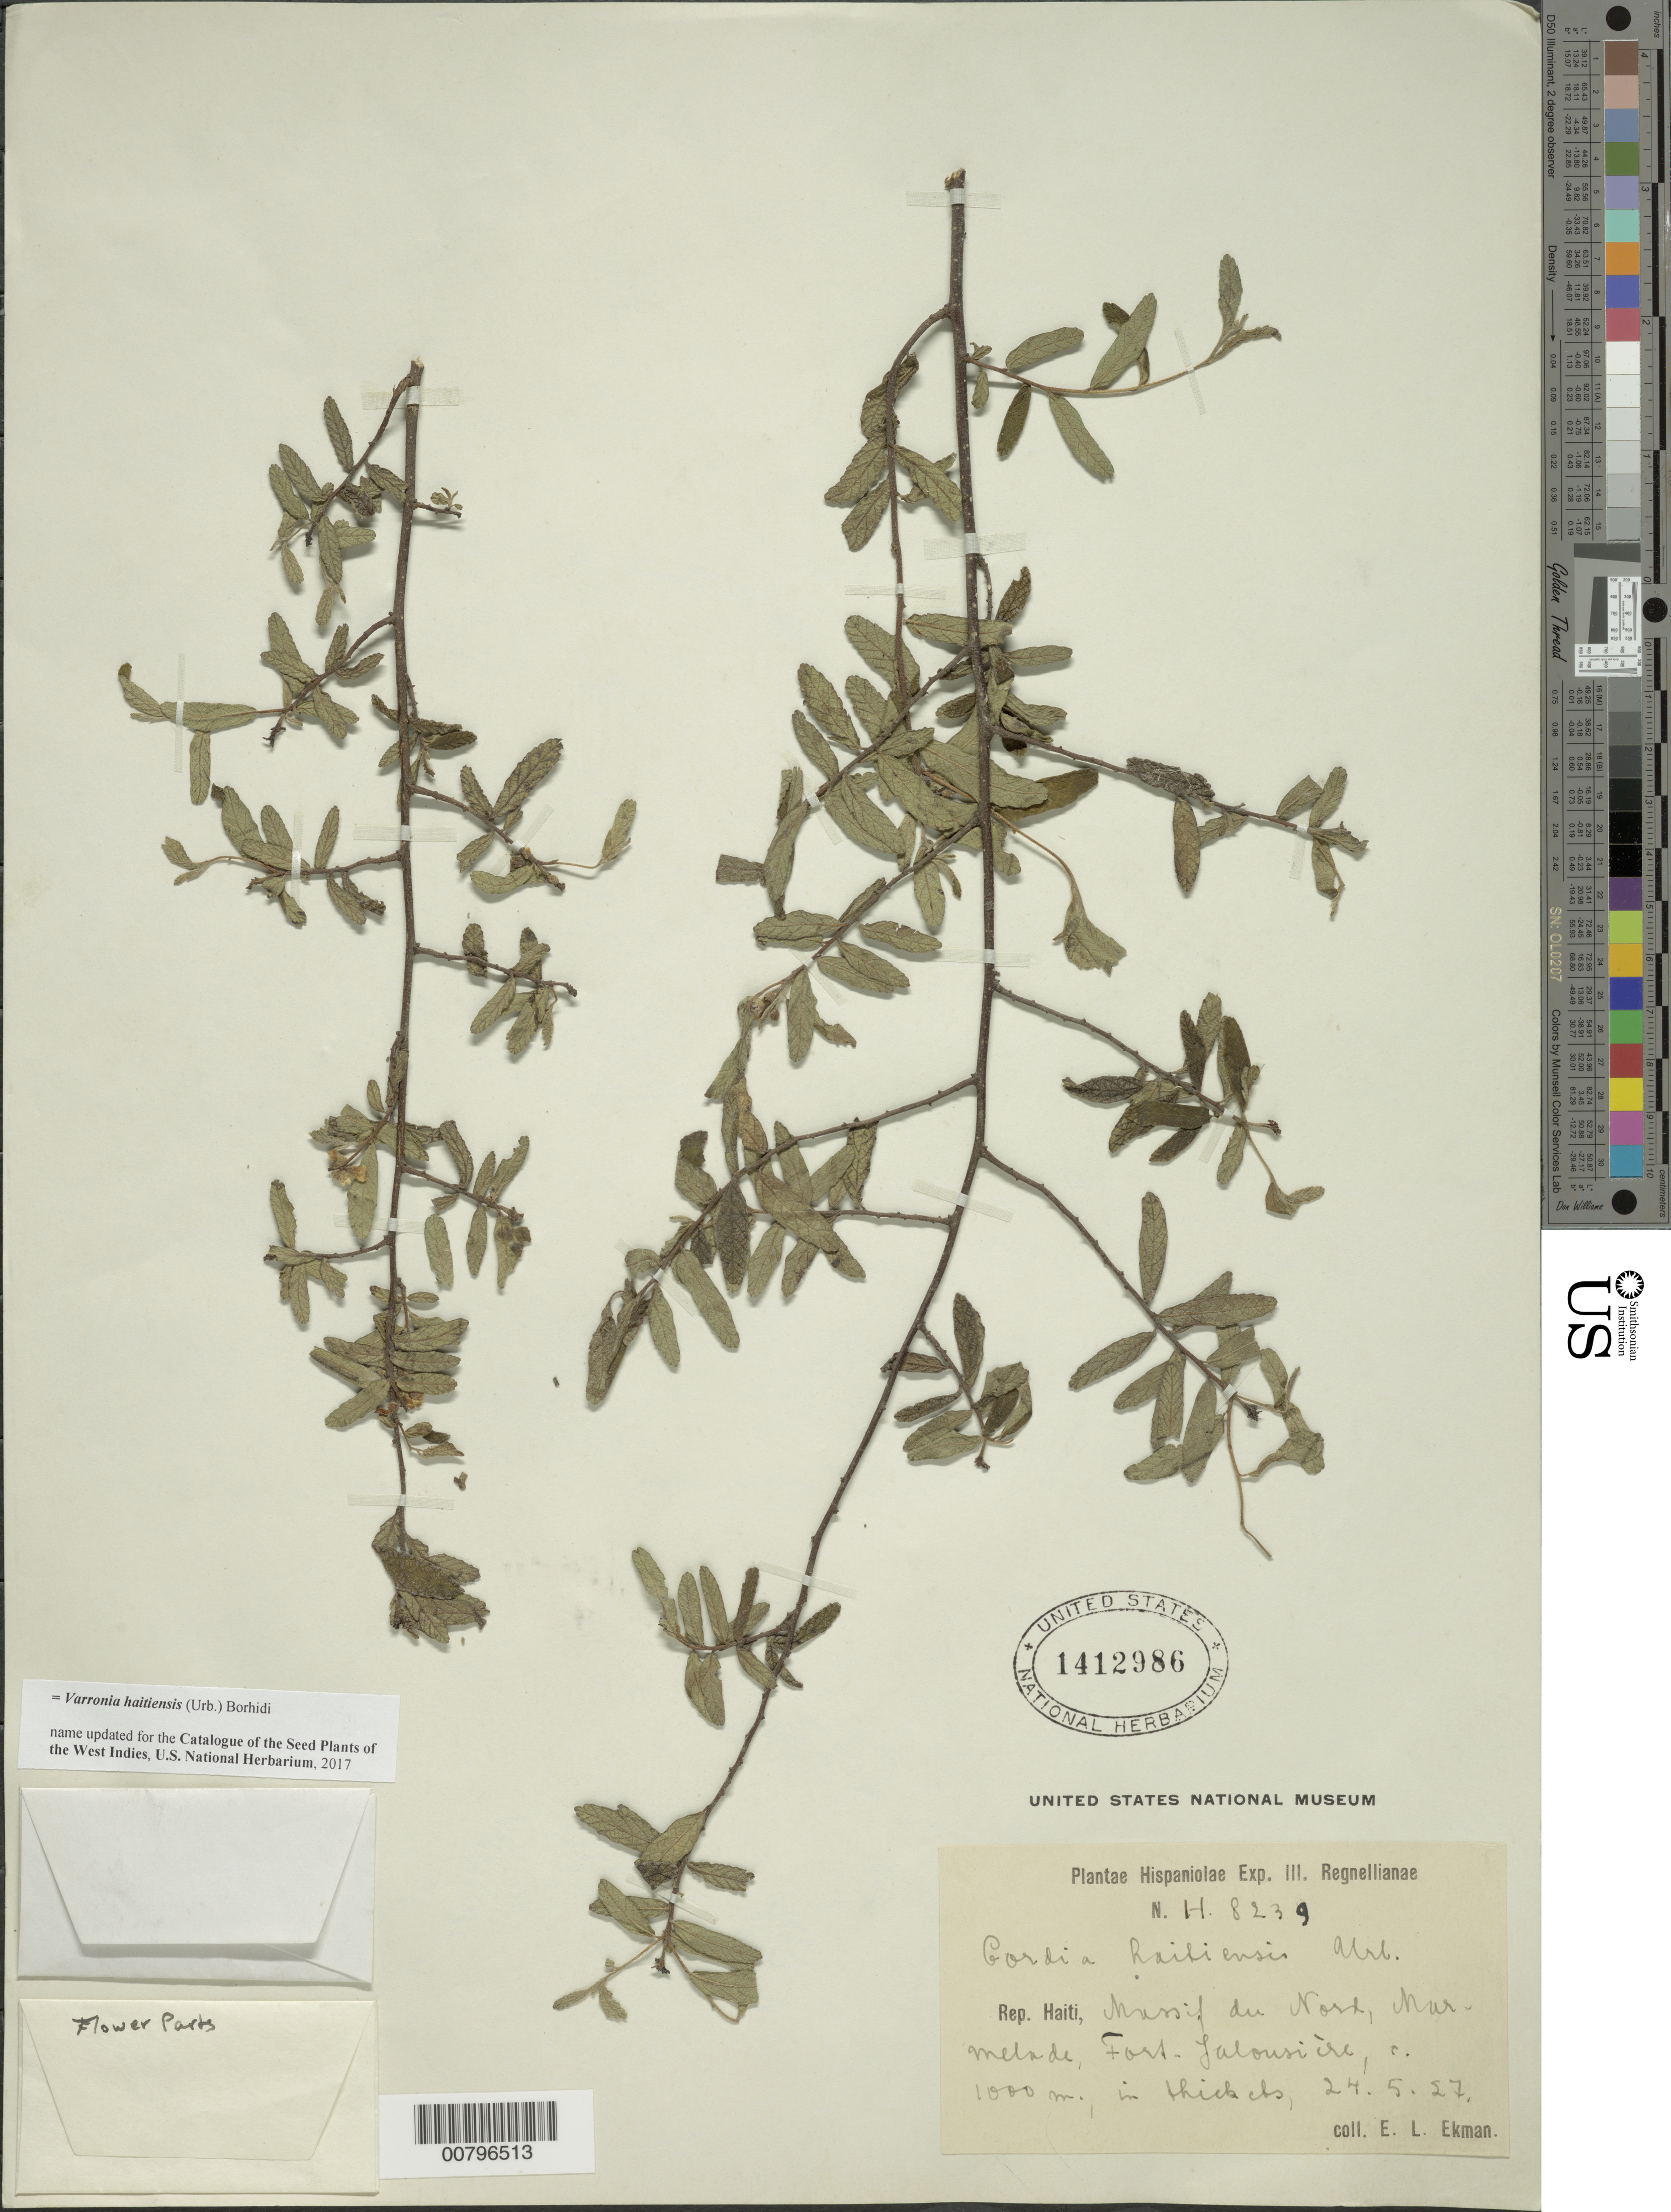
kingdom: Plantae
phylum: Tracheophyta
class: Magnoliopsida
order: Boraginales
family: Cordiaceae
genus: Varronia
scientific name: Varronia haitiensis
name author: (Urb.) Borhidi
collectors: E. L. Ekman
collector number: H 8239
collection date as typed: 24 May 1927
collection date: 1927-05-24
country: Haiti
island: Hispaniola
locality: Massif du Nord, Marmelade, Fort Julousière.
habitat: In thickets.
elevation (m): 1000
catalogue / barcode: US 1412986